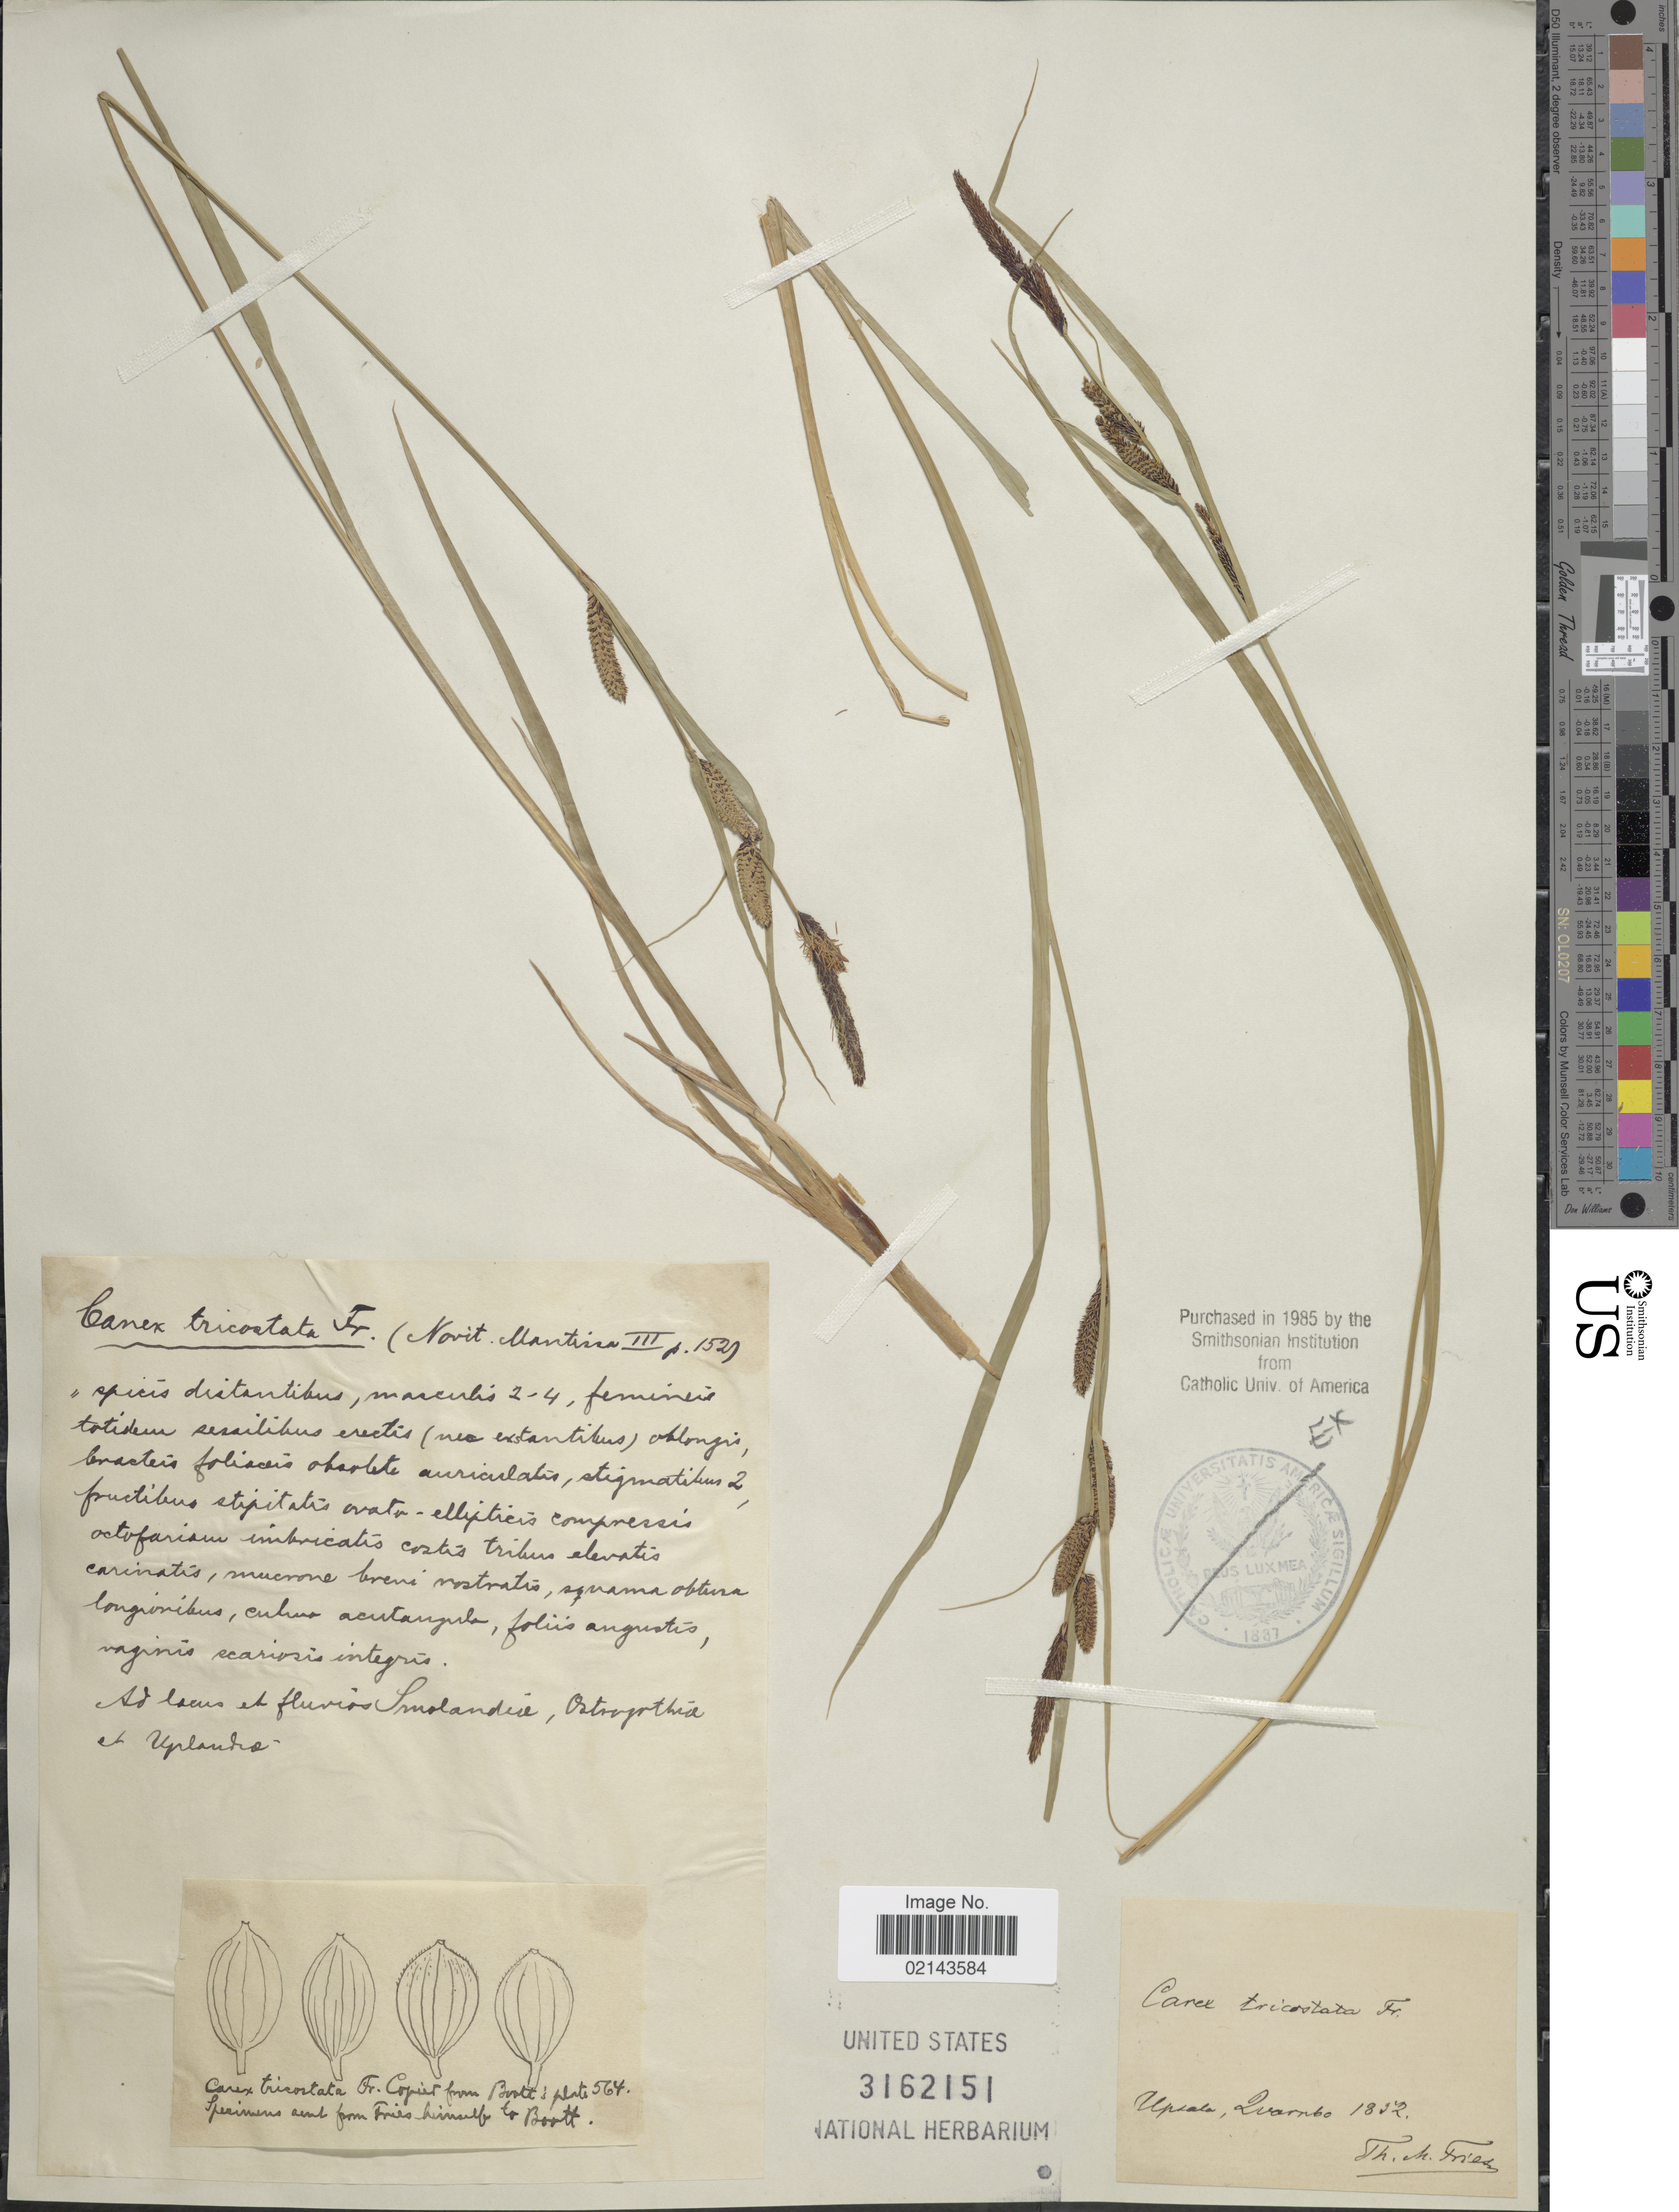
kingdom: Plantae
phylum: Tracheophyta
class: Liliopsida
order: Poales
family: Cyperaceae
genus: Carex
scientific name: Carex acuta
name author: L.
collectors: T. Fries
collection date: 1852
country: Sweden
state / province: Uppsala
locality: Upsala, Zvarnbo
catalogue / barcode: US 3162151